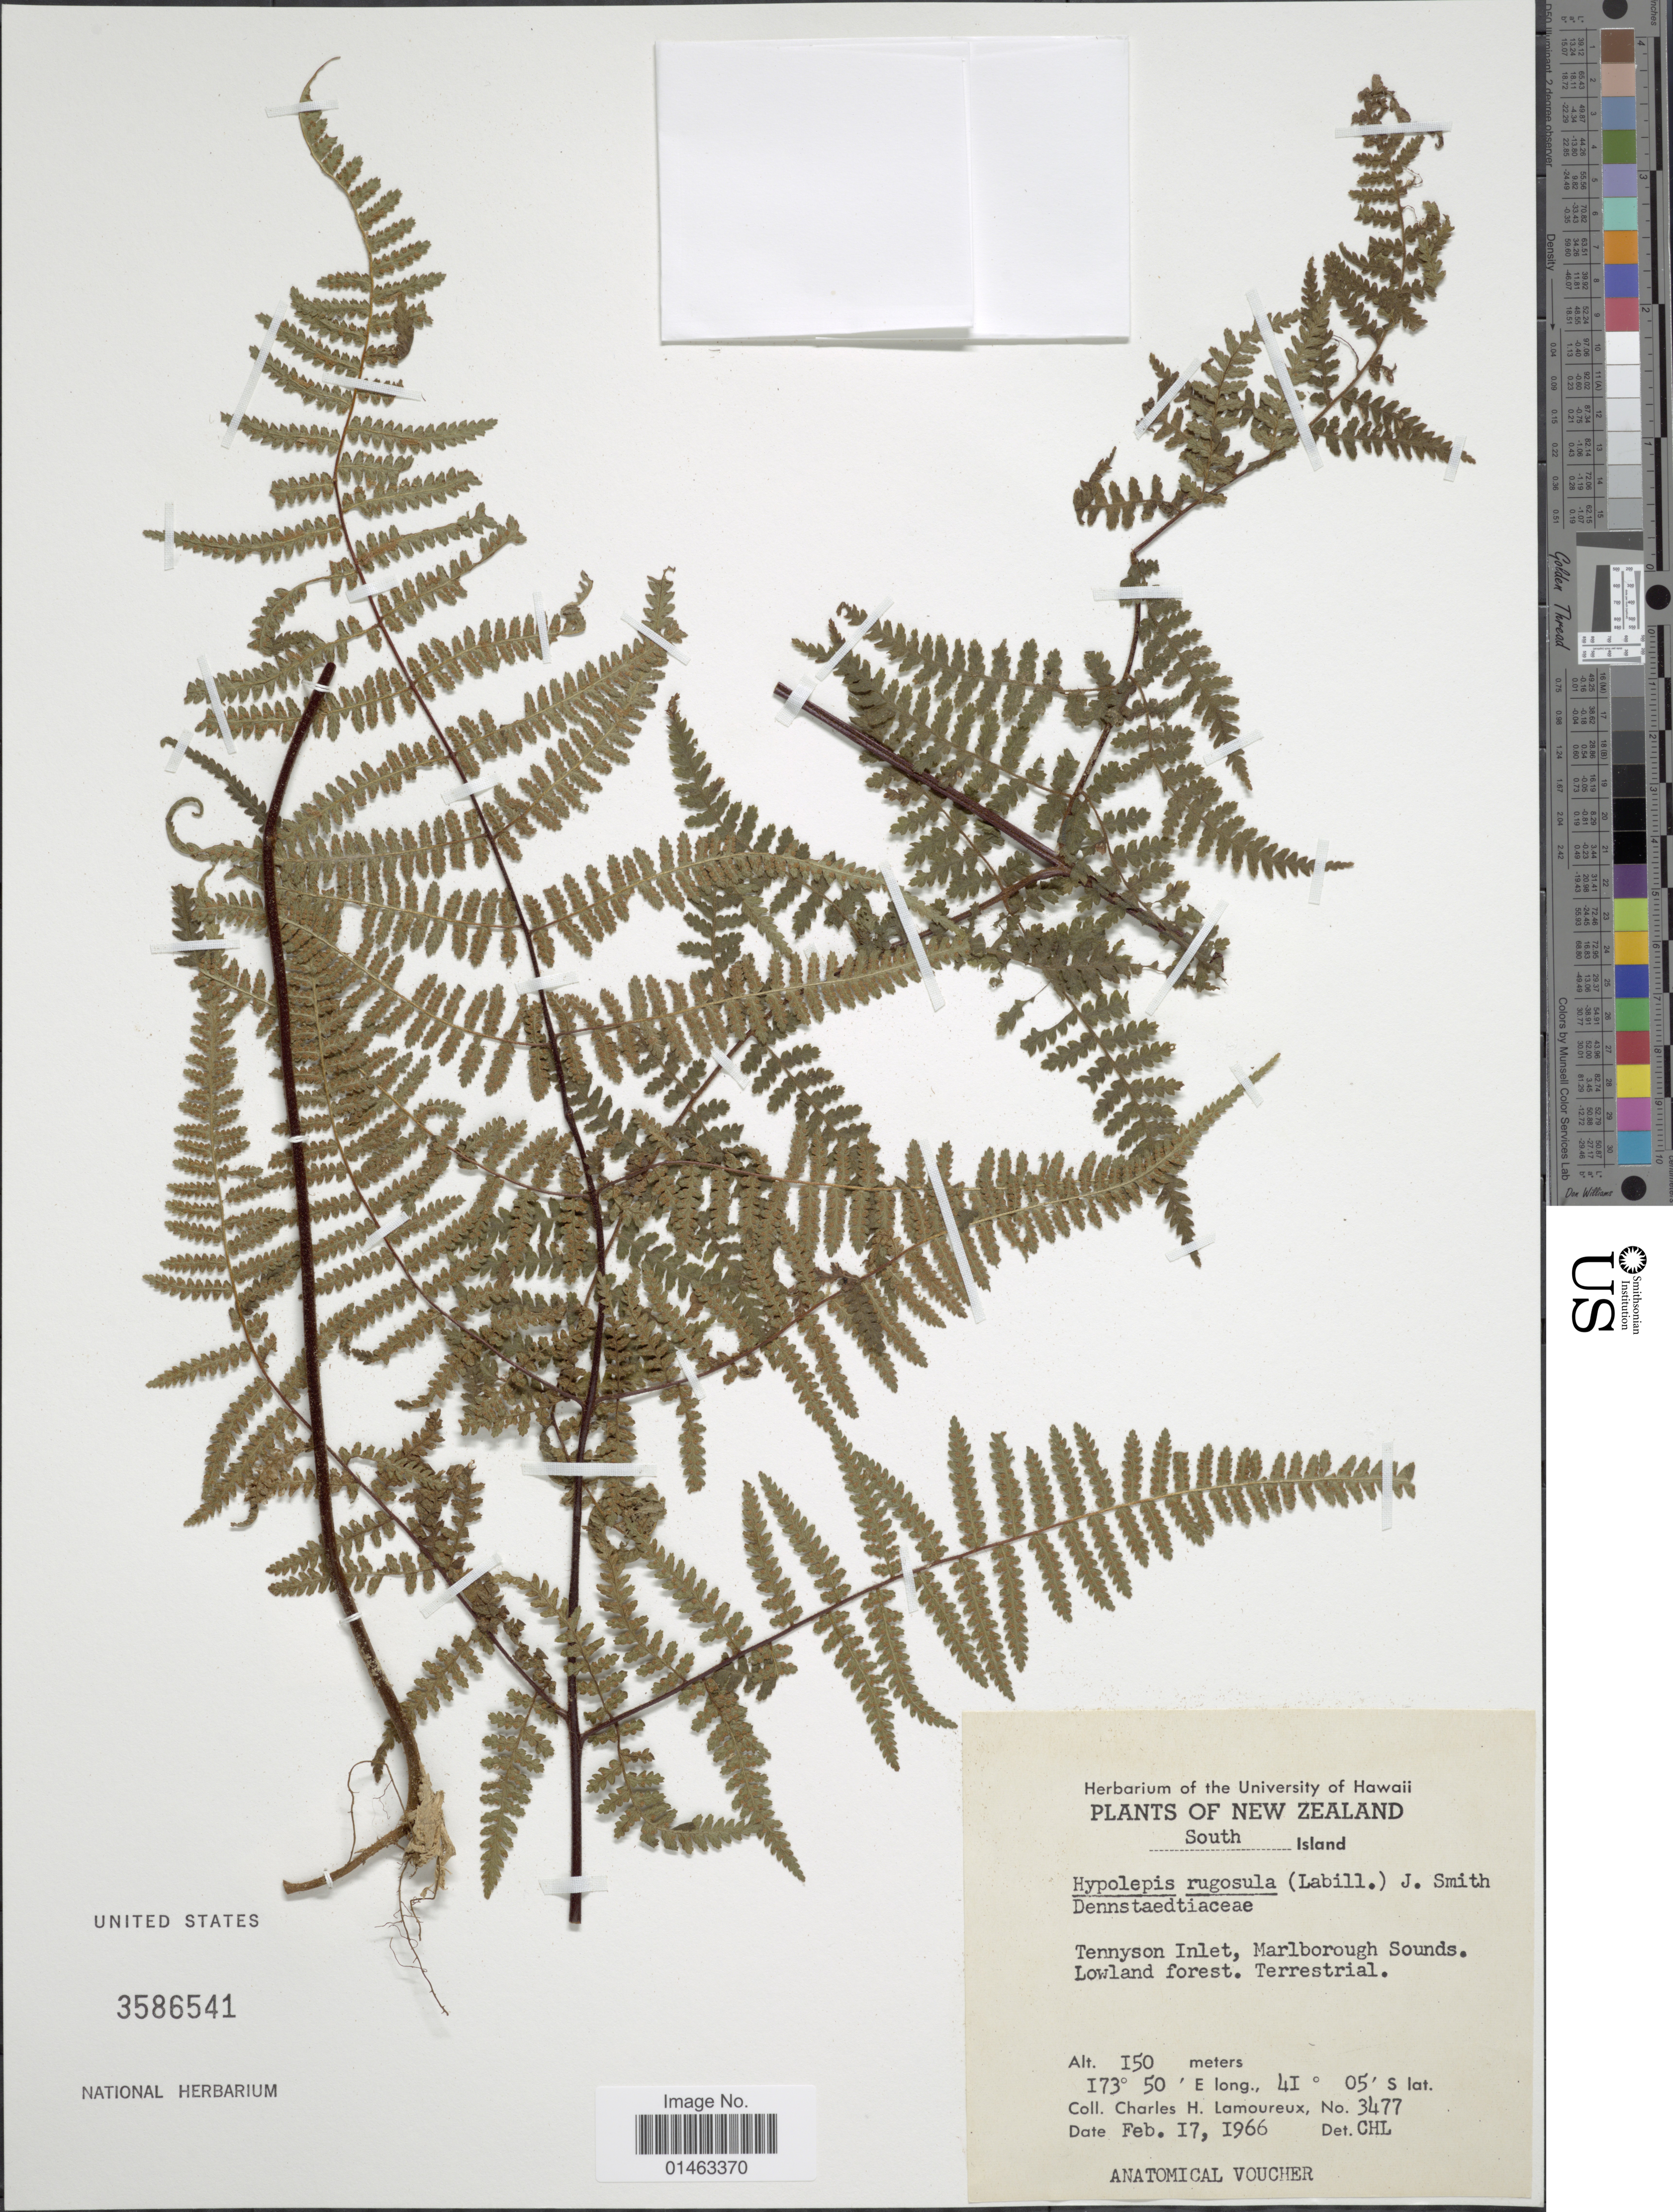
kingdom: Plantae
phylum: Tracheophyta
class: Polypodiopsida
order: Polypodiales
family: Dennstaedtiaceae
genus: Hypolepis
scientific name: Hypolepis rugosula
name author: (Labill.) J. Sm.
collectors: C. H. Lamoureux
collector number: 3477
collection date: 1966-02-17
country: New Zealand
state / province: Marlborough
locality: South Island. Tennyson Inlet, Marlborough Sounds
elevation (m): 150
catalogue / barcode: US 3586541